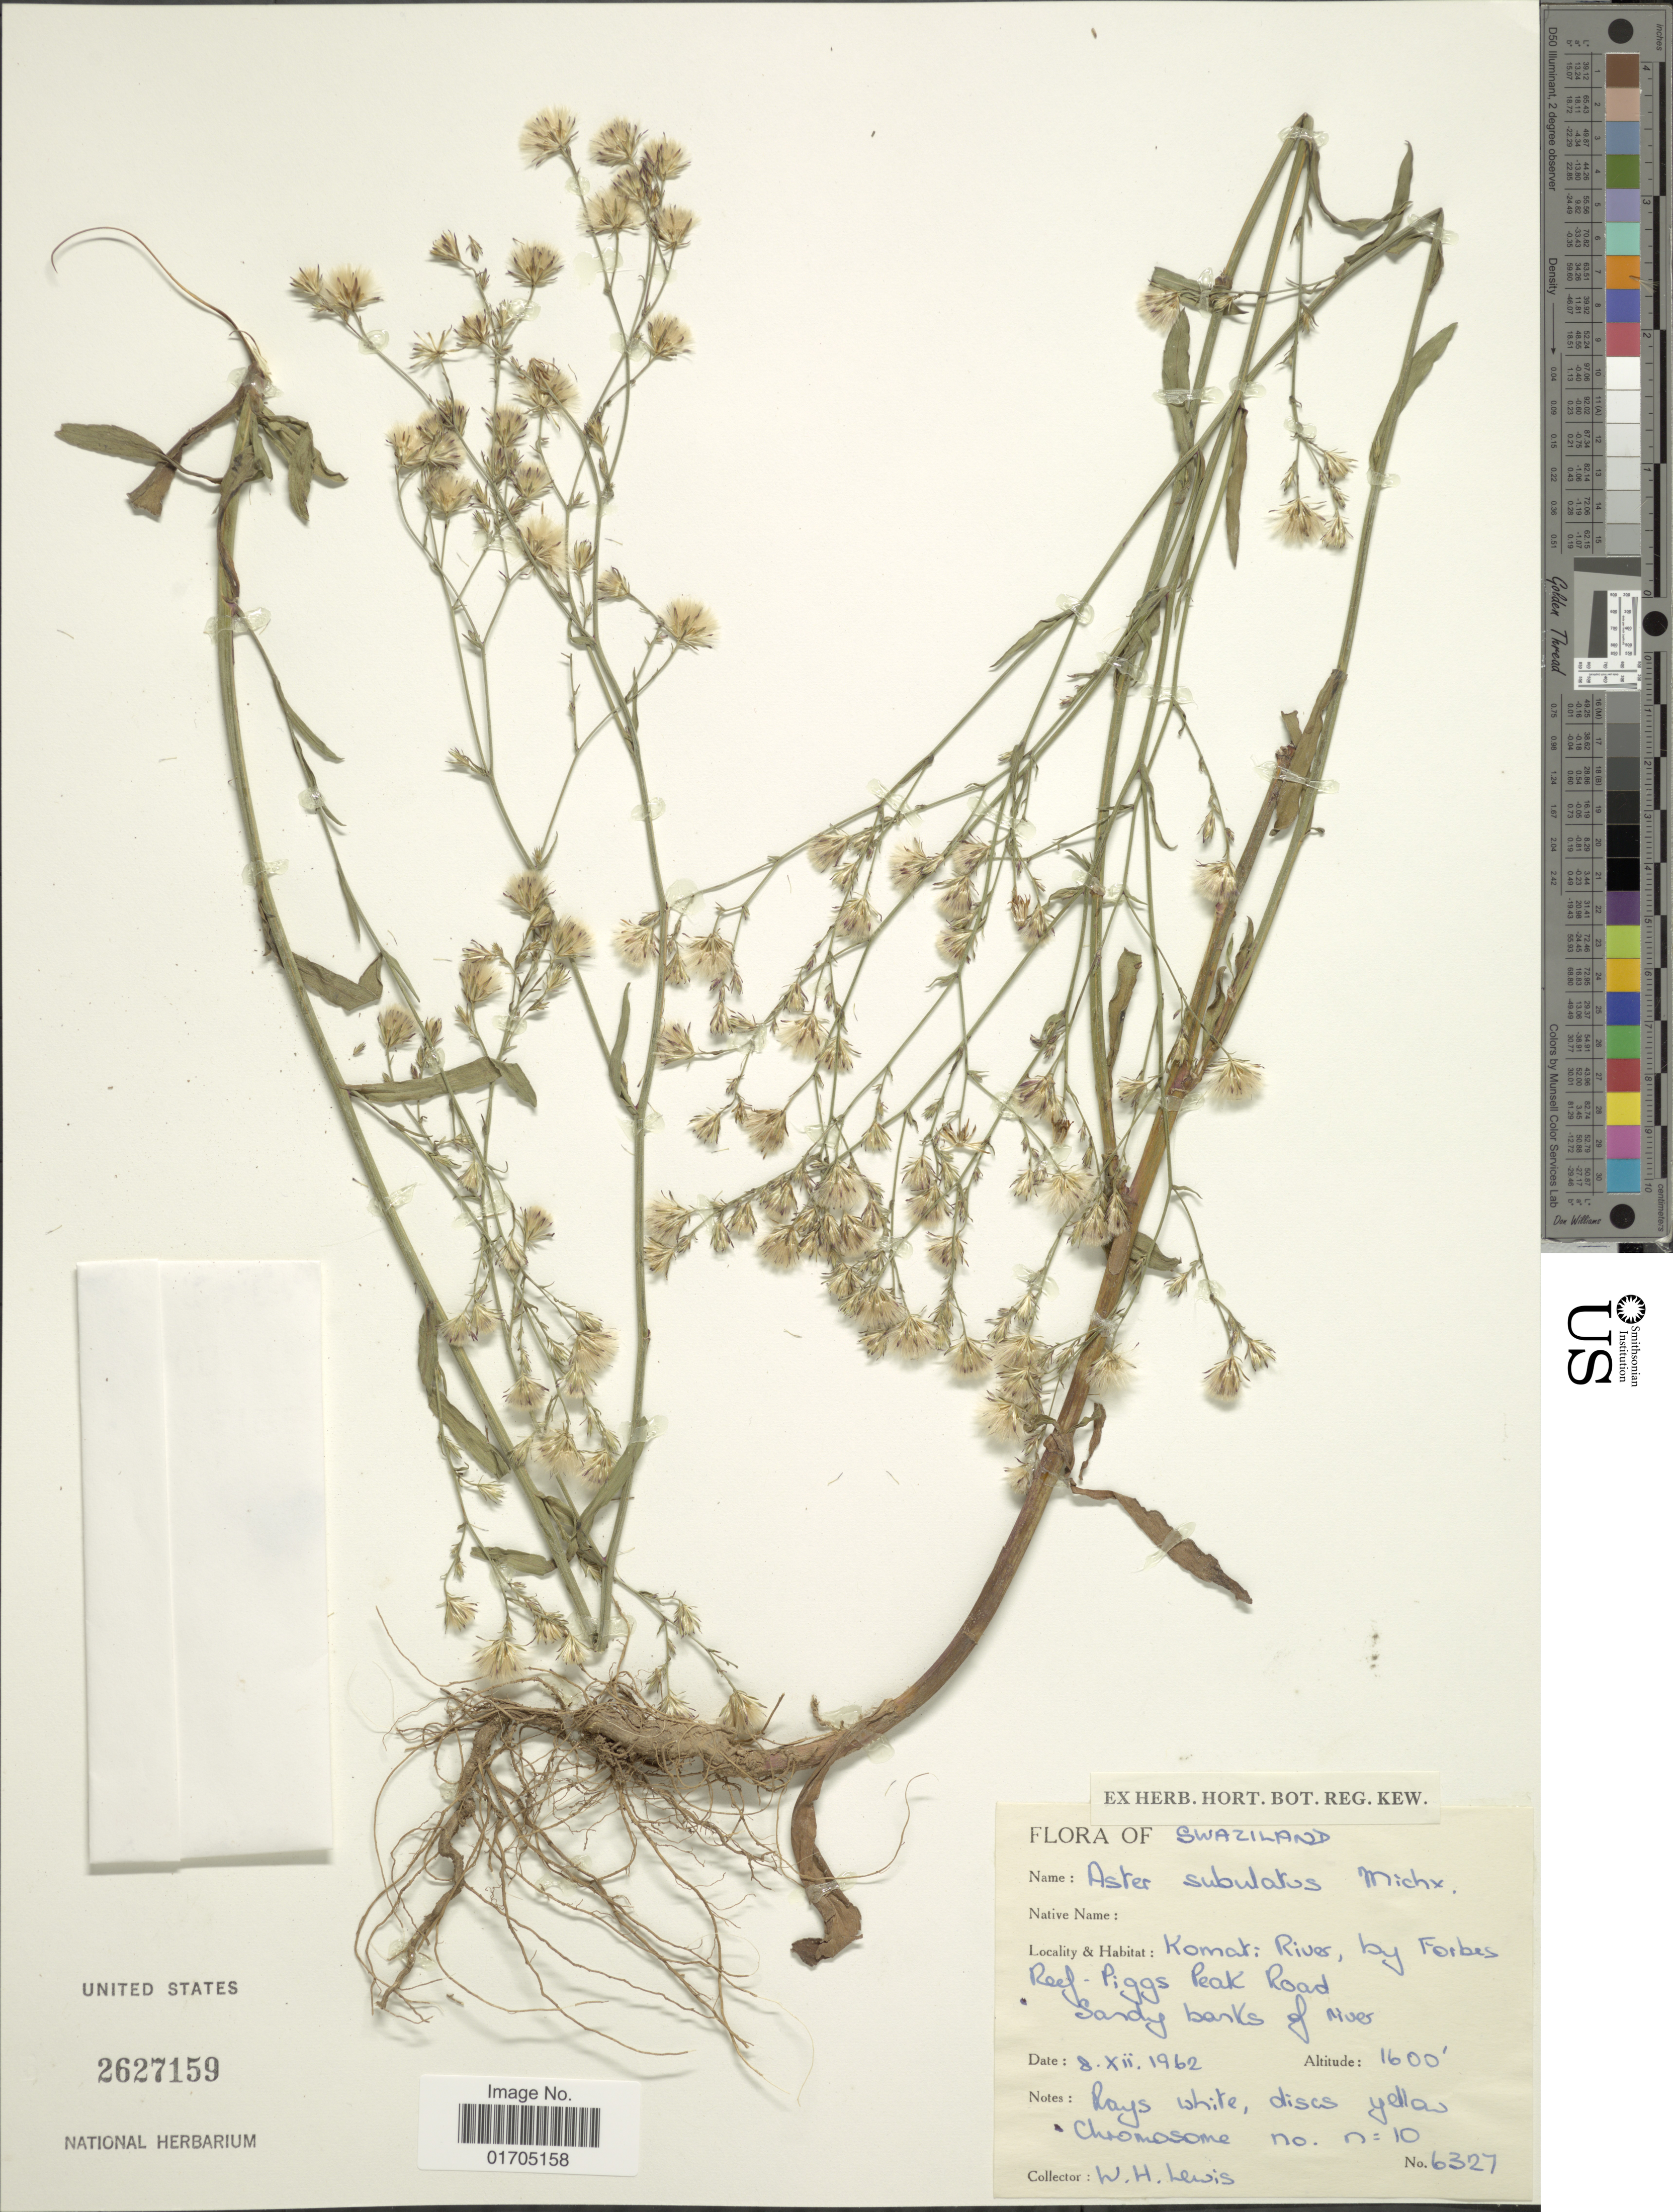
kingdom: Plantae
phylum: Tracheophyta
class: Magnoliopsida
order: Asterales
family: Asteraceae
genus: Symphyotrichum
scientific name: Symphyotrichum subulatum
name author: (Michx.) G.L. Nesom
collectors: W. H. Lewis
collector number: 6327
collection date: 1962-12-08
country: Eswatini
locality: Komat: River, by Forbes Reef Piggs Peak Road, Sandy banks of river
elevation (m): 488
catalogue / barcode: US 2627159